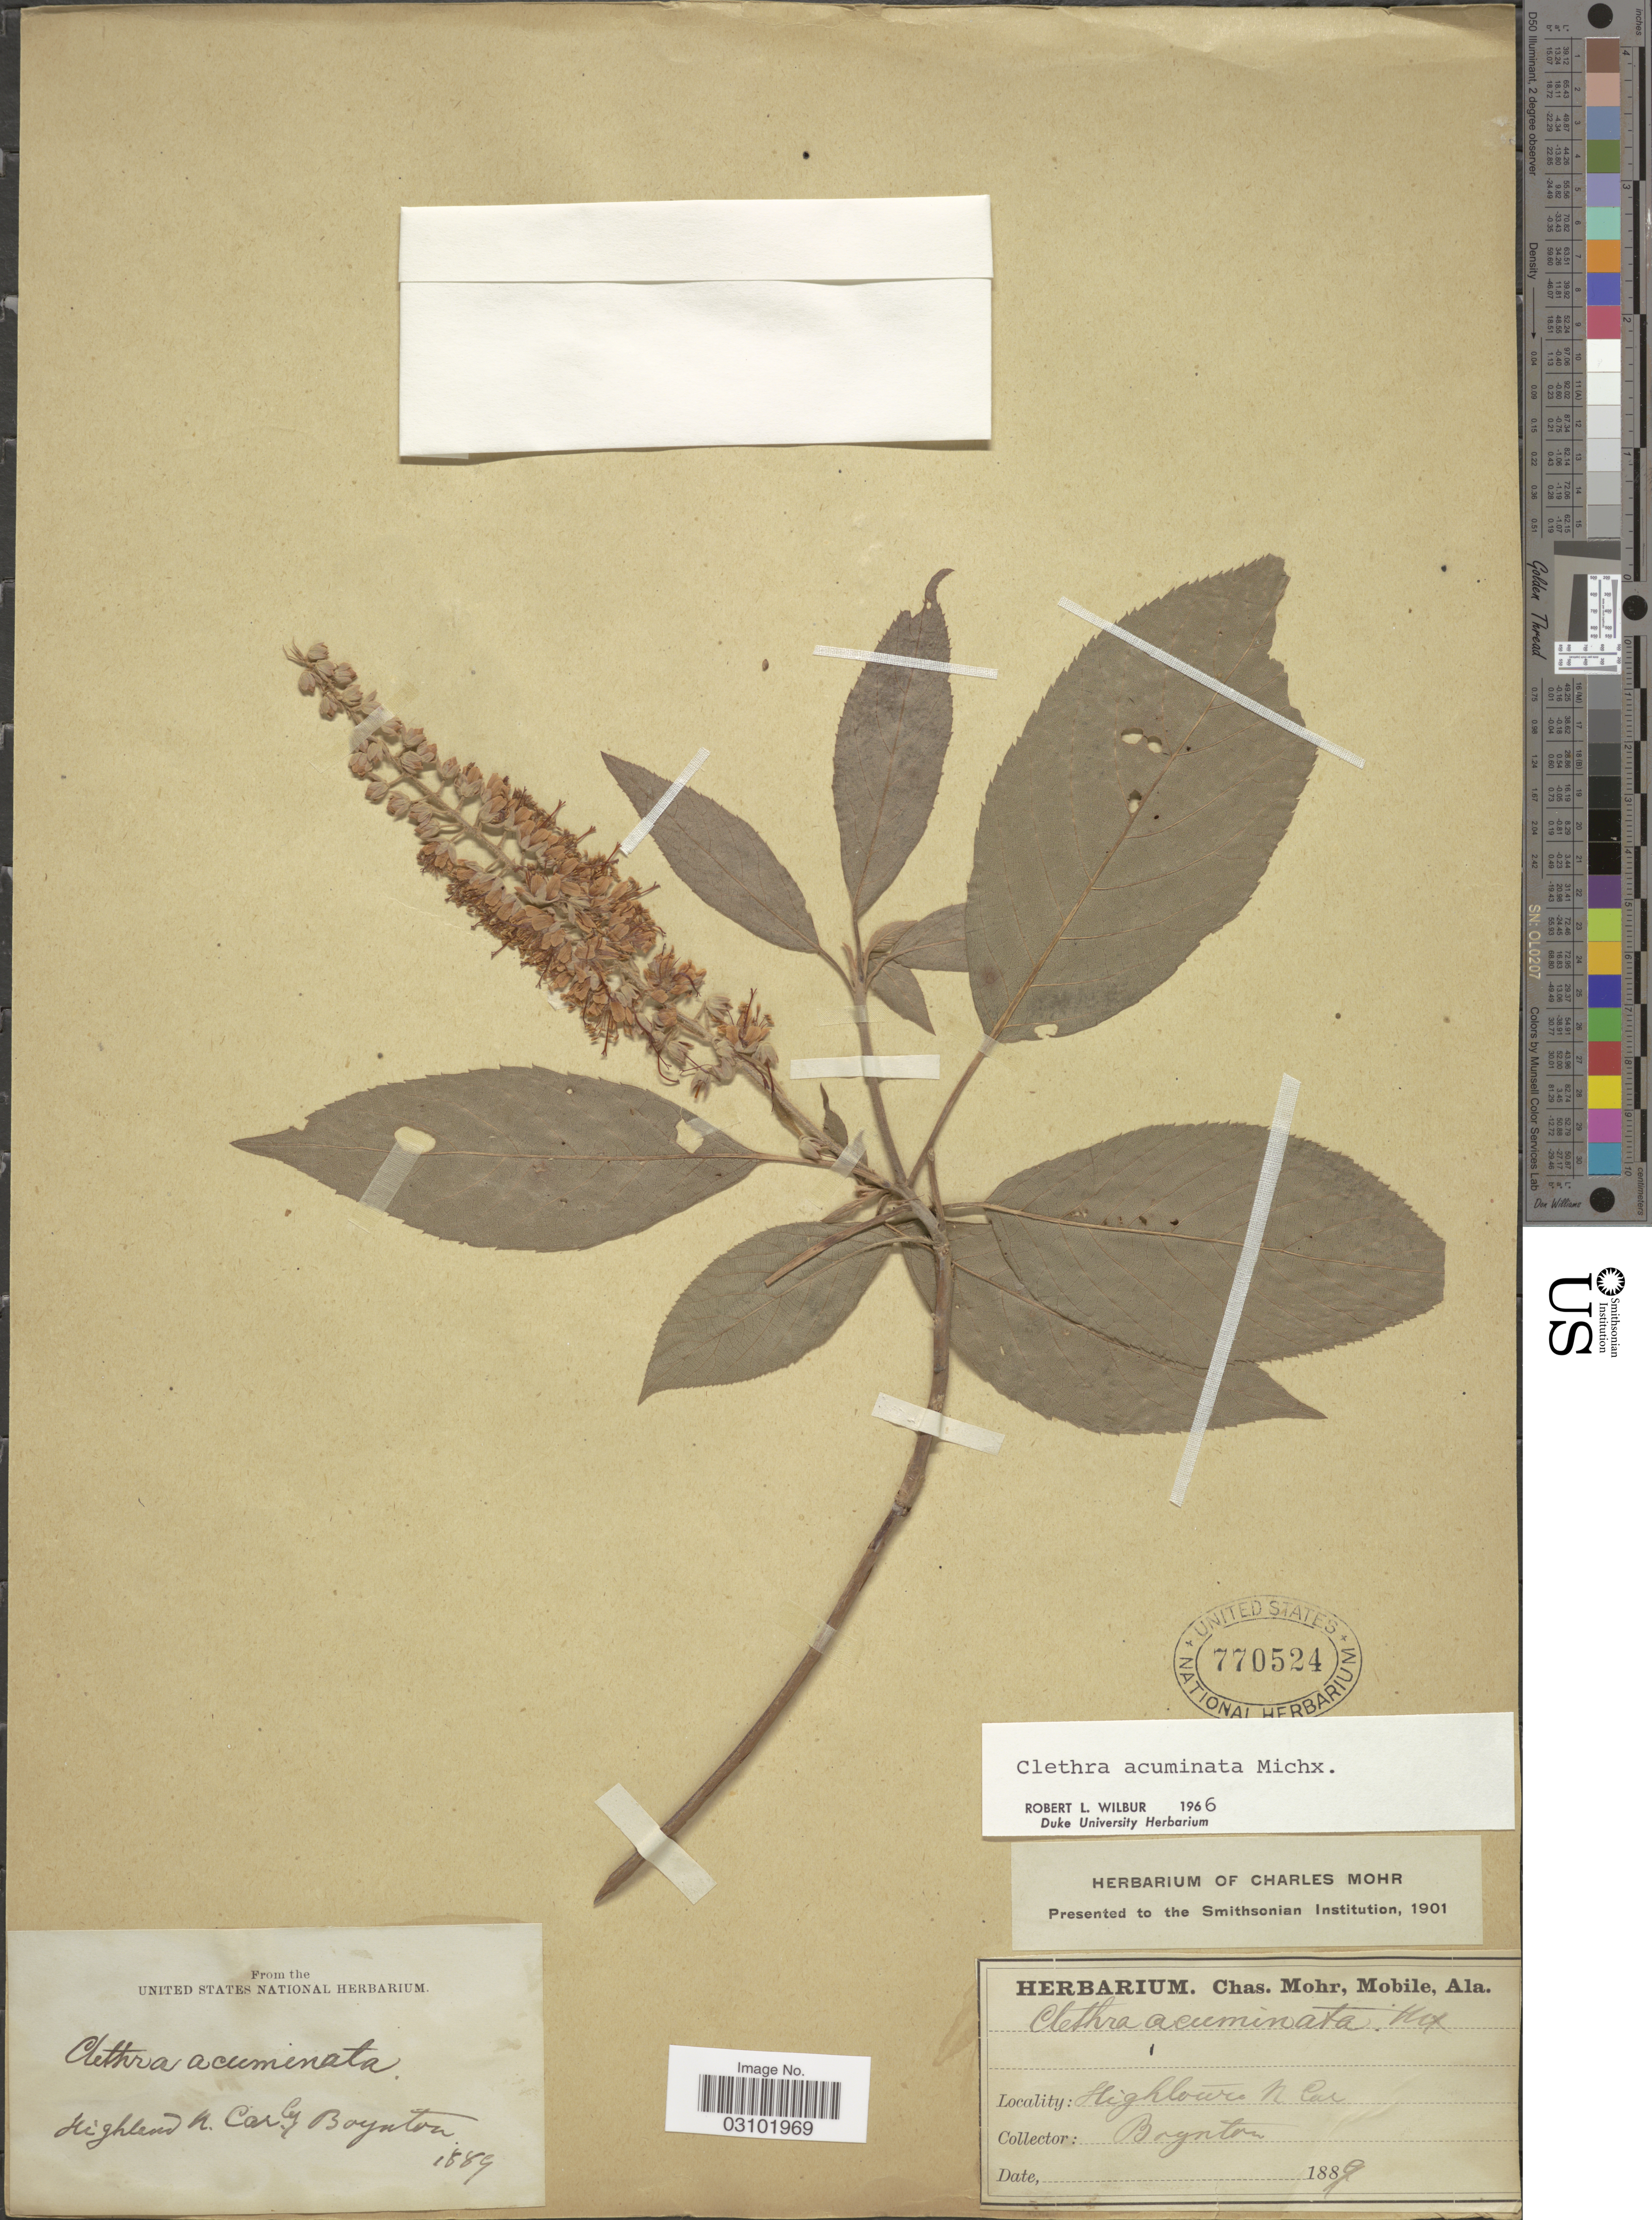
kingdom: Plantae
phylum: Tracheophyta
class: Magnoliopsida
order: Ericales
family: Clethraceae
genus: Clethra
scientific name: Clethra acuminata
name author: Michx.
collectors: -. Boynton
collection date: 1889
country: United States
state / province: North Carolina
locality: Highland N.C..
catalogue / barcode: US 770524